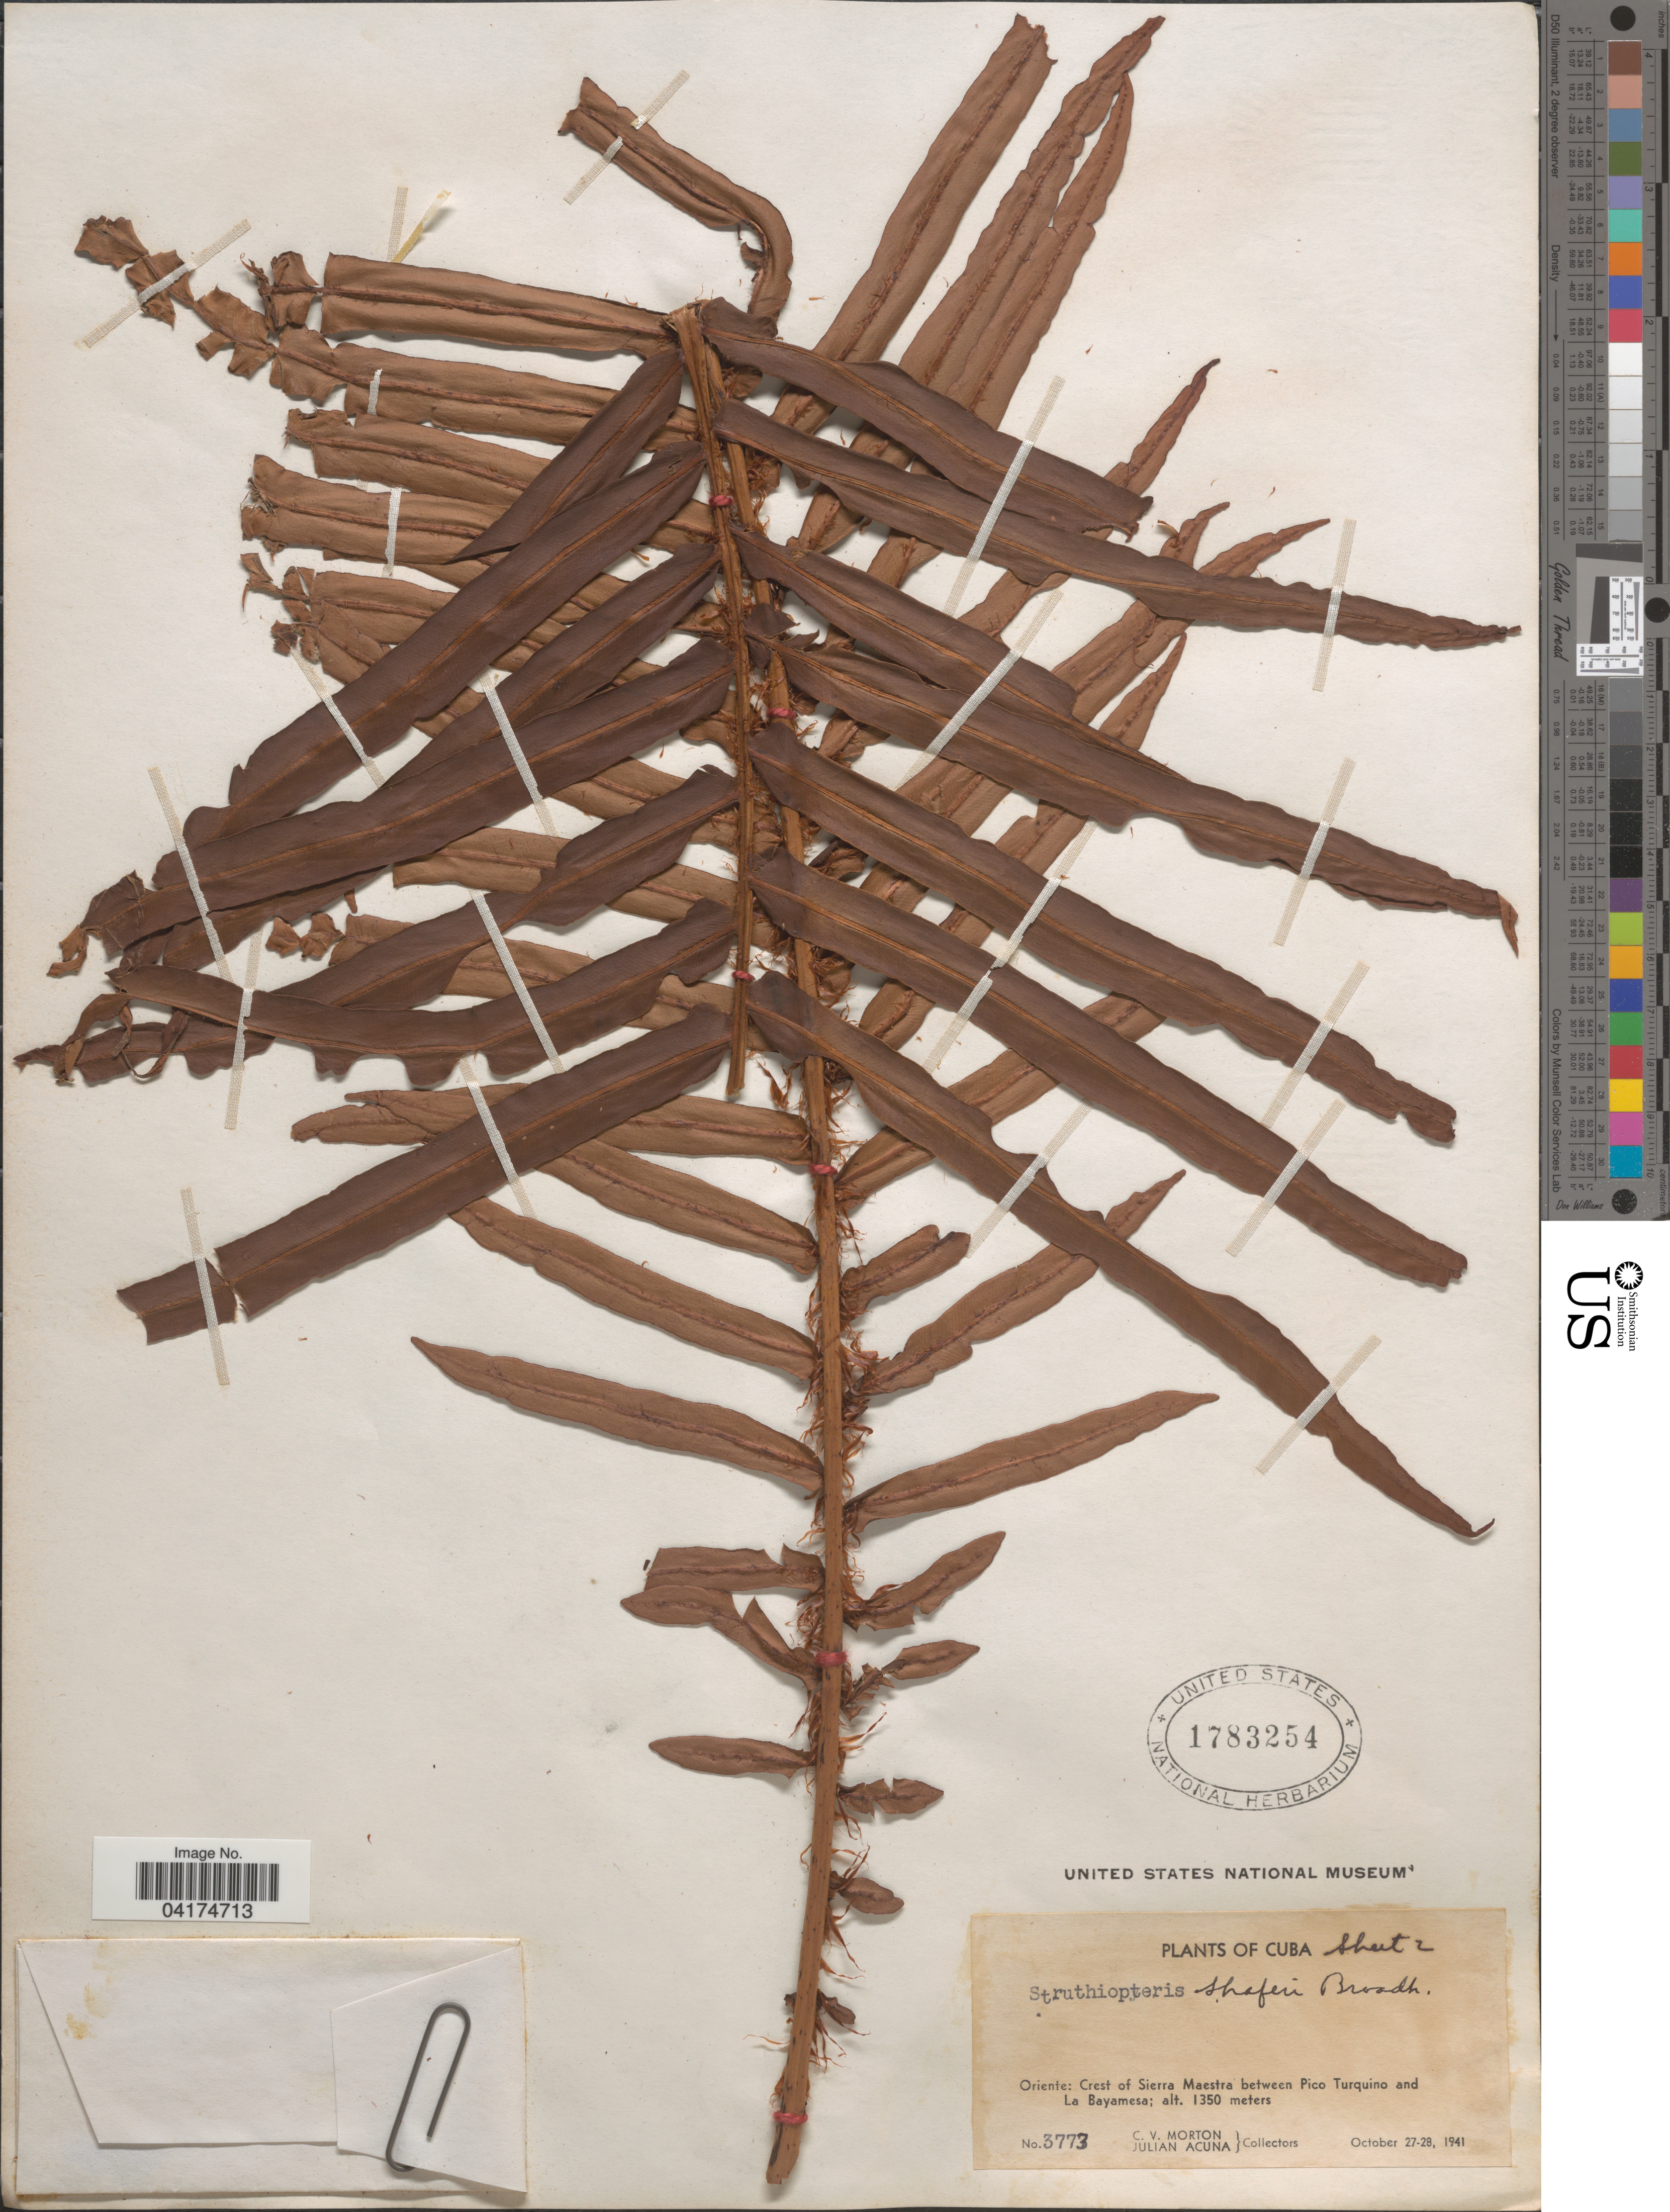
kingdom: Plantae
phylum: Tracheophyta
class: Polypodiopsida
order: Polypodiales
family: Blechnaceae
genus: Struthiopteris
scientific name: Struthiopteris shaferi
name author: Broadh.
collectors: C. V. Morton & R. Acuña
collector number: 3773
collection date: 1941-10-27/1941-10-28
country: Cuba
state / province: Oriente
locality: Crest of Sierra Maestra between Pico Turquino and La Bayamesa.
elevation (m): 1350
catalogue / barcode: US 1783254